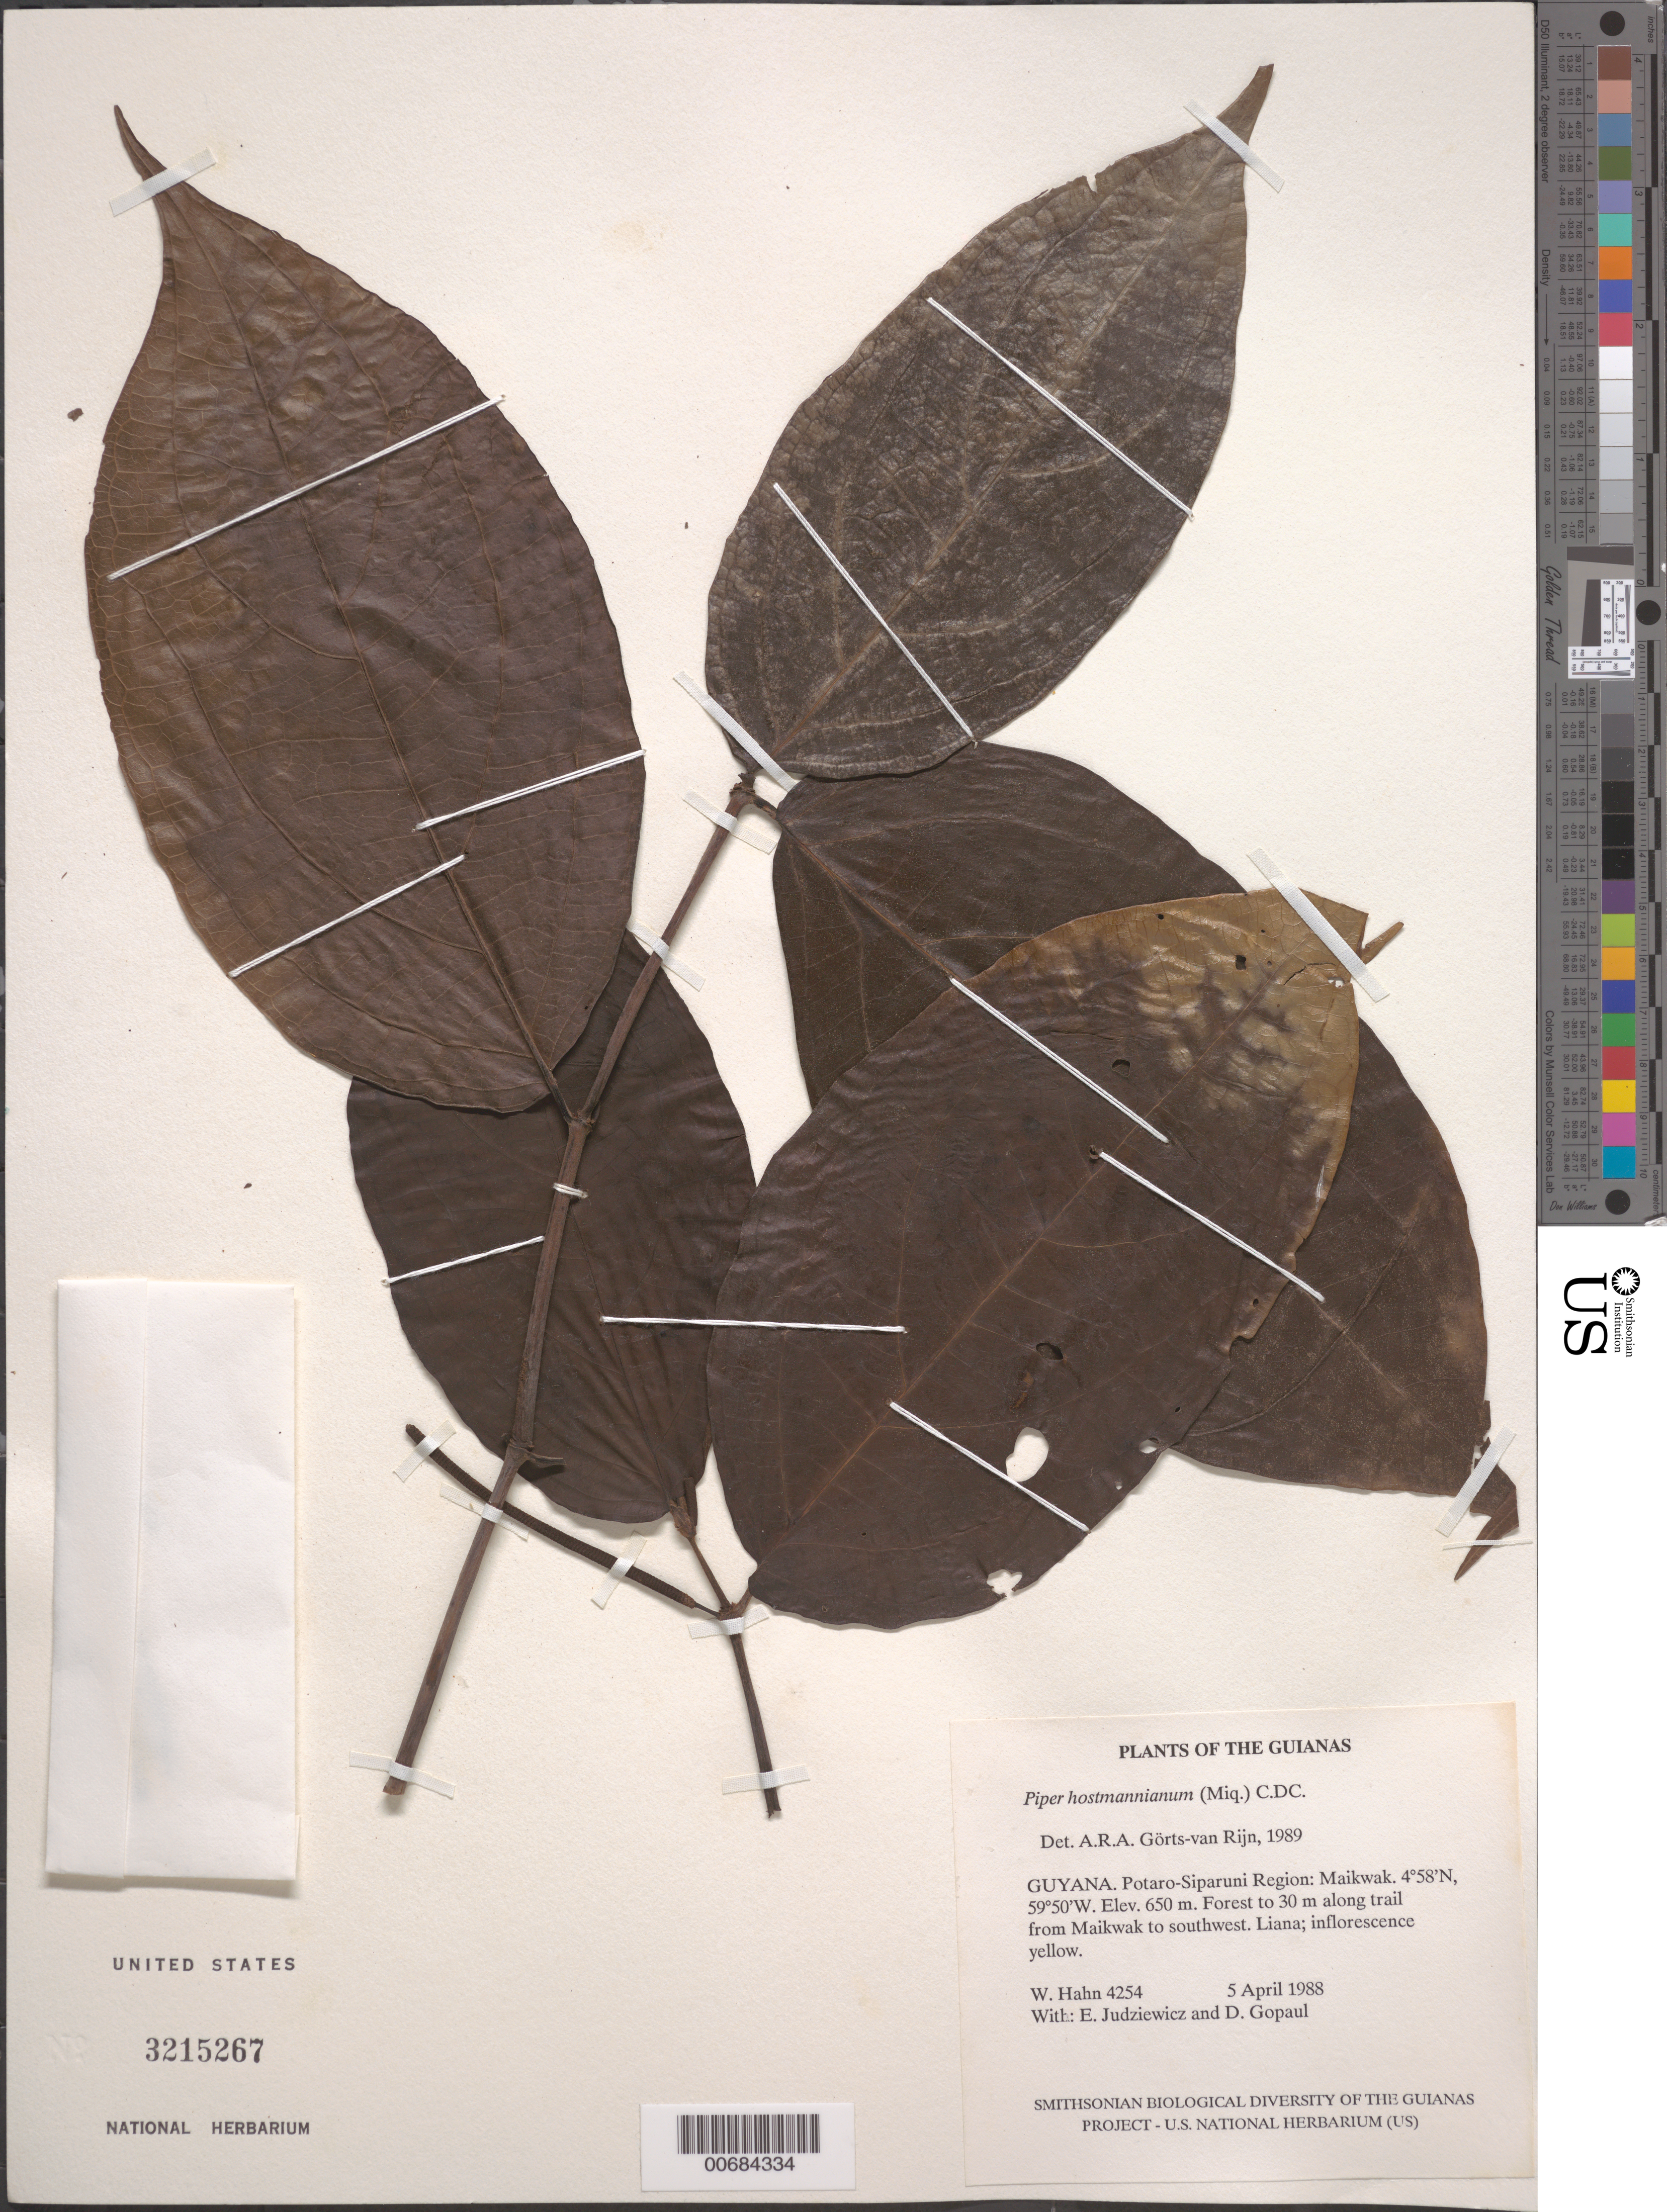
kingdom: Plantae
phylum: Tracheophyta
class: Magnoliopsida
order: Piperales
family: Piperaceae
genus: Piper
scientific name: Piper hostmannianum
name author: (Miq.) C. DC.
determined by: Görts-van Rijn, A. R. A.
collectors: W. Hahn, E. J. Judziewicz & D. Gopaul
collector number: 4254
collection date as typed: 5 April 1988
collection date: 1988-04-05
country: Guyana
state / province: Potaro-Siparuni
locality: Maikwak. Along trail from Maikwak to southwest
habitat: Forest to 30 m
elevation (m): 650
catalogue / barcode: US 3215267